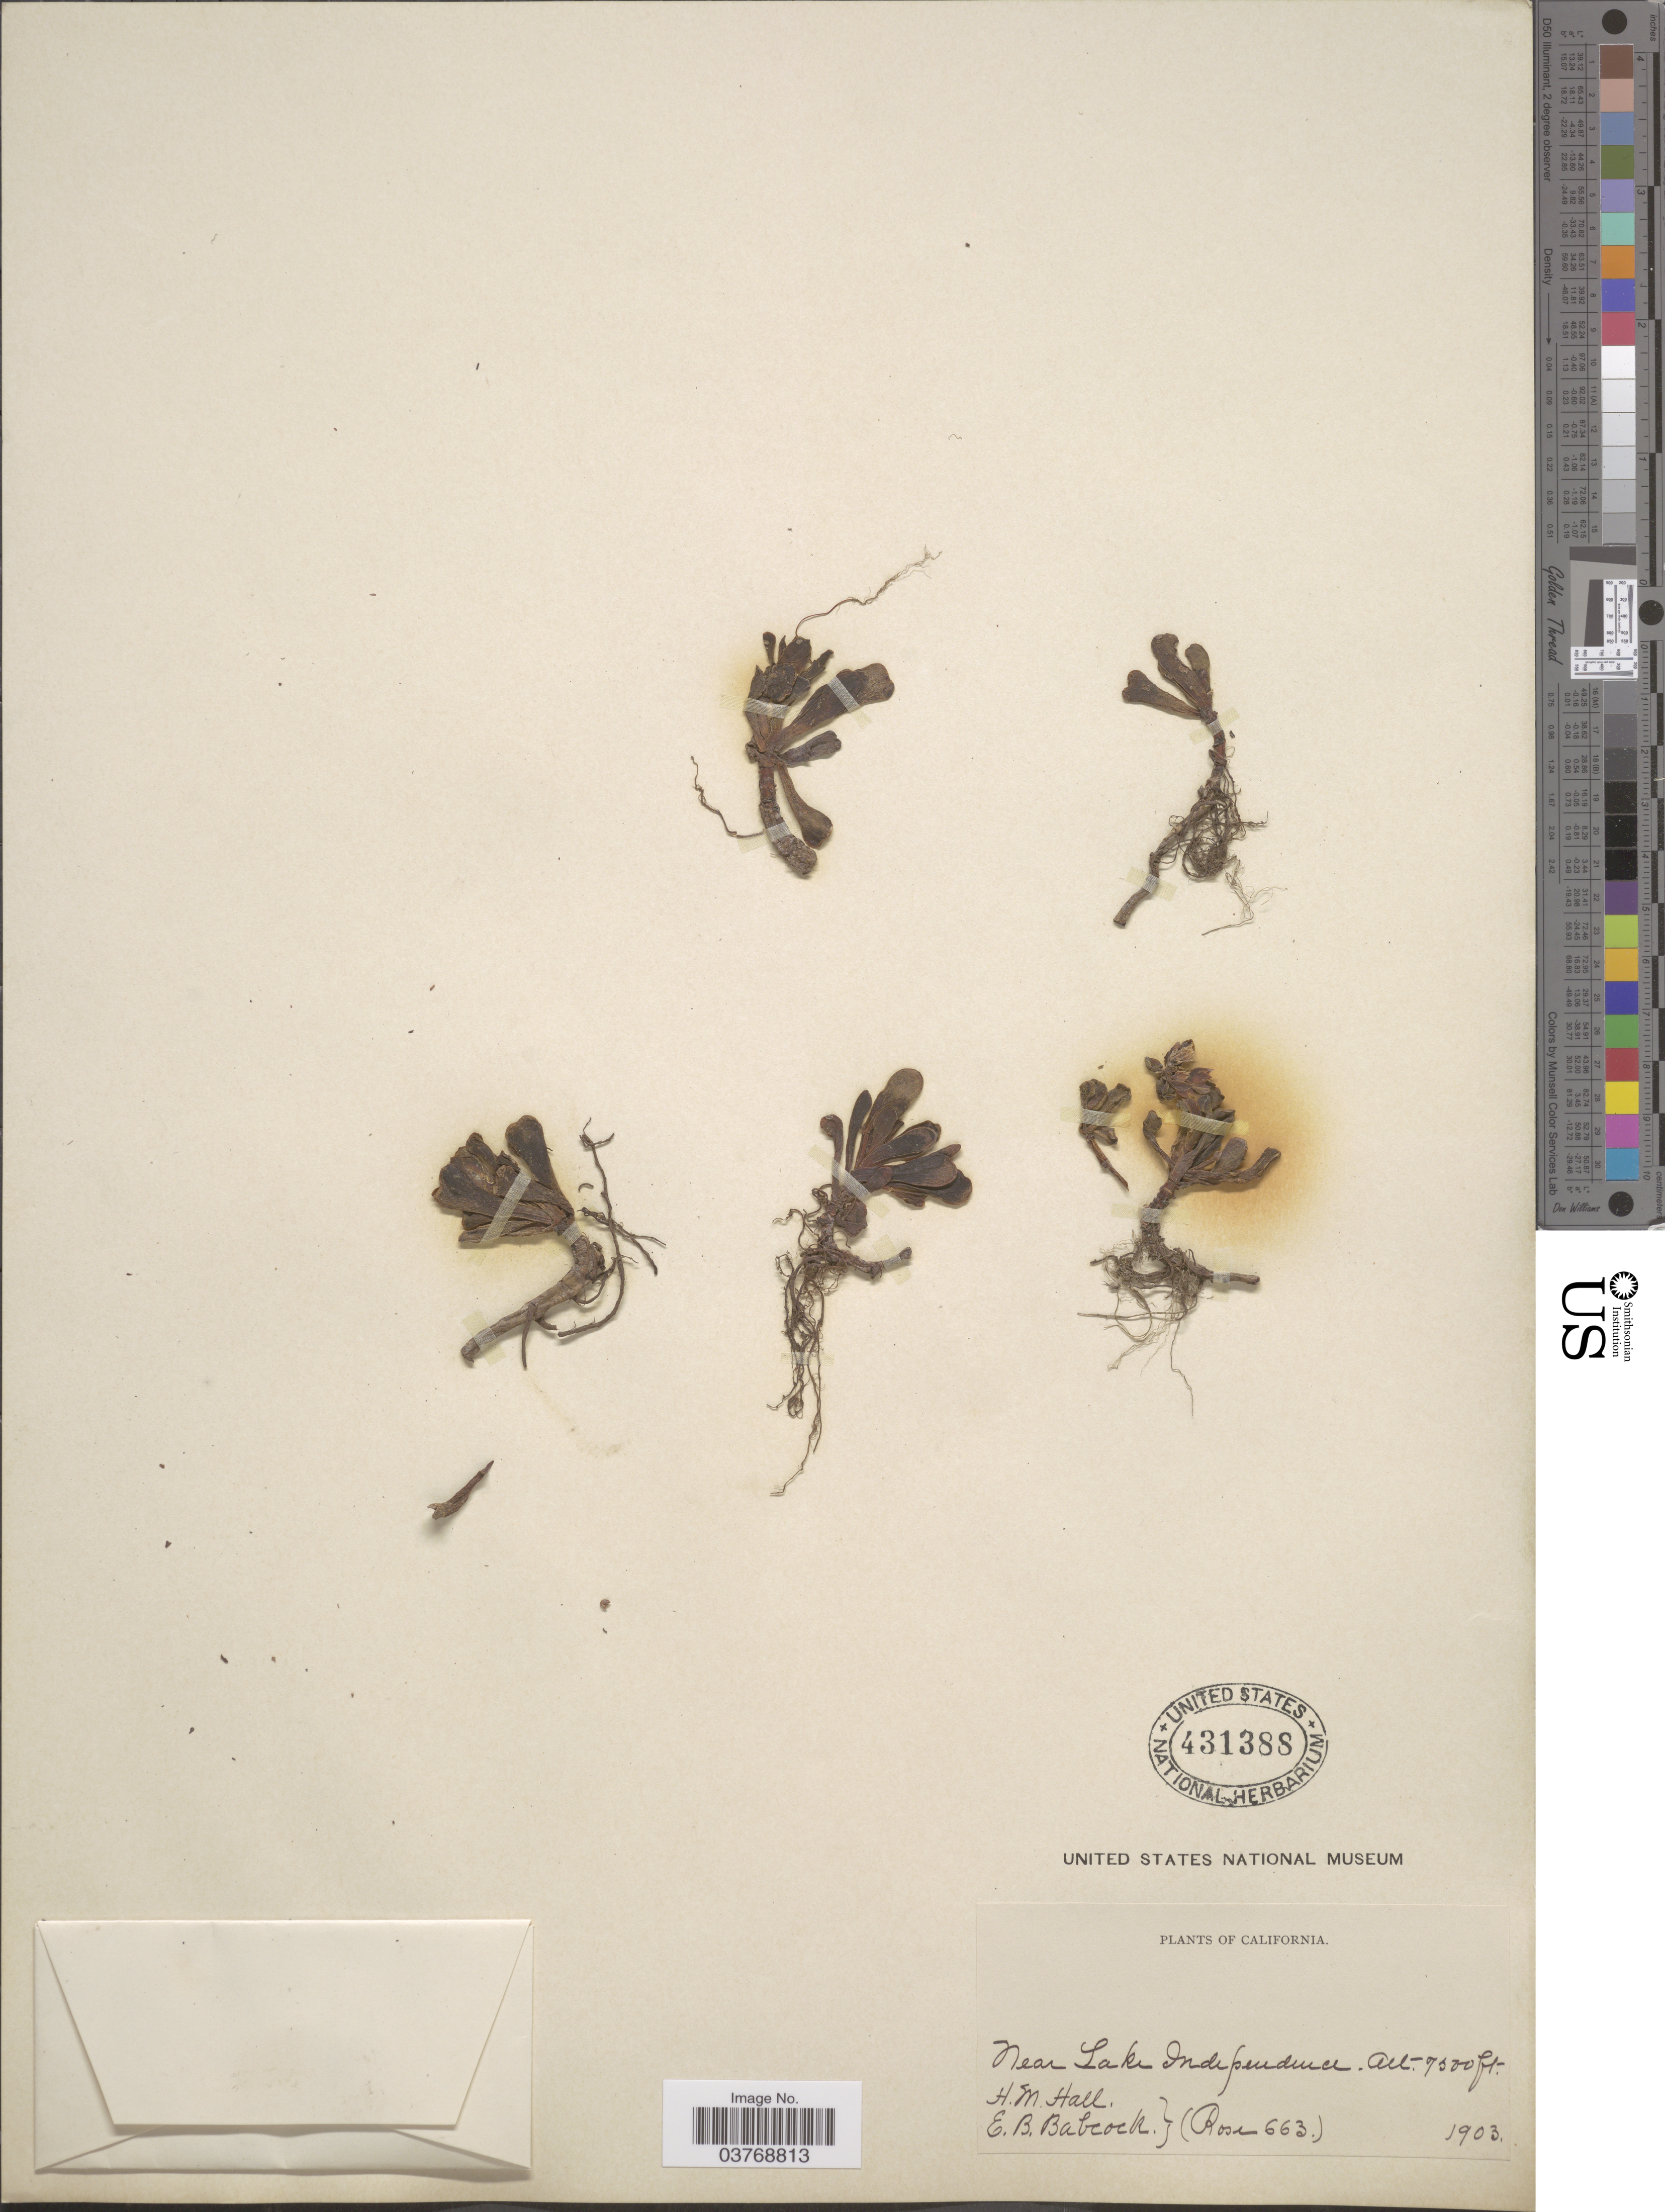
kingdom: Plantae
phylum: Tracheophyta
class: Magnoliopsida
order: Saxifragales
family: Crassulaceae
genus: Sedum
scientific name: Sedum sp.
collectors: H. M. Hall & E. B. Babcock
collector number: Rose663?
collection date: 1903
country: United States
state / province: California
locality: Near Lake Independence.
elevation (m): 2286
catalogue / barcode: US 431388